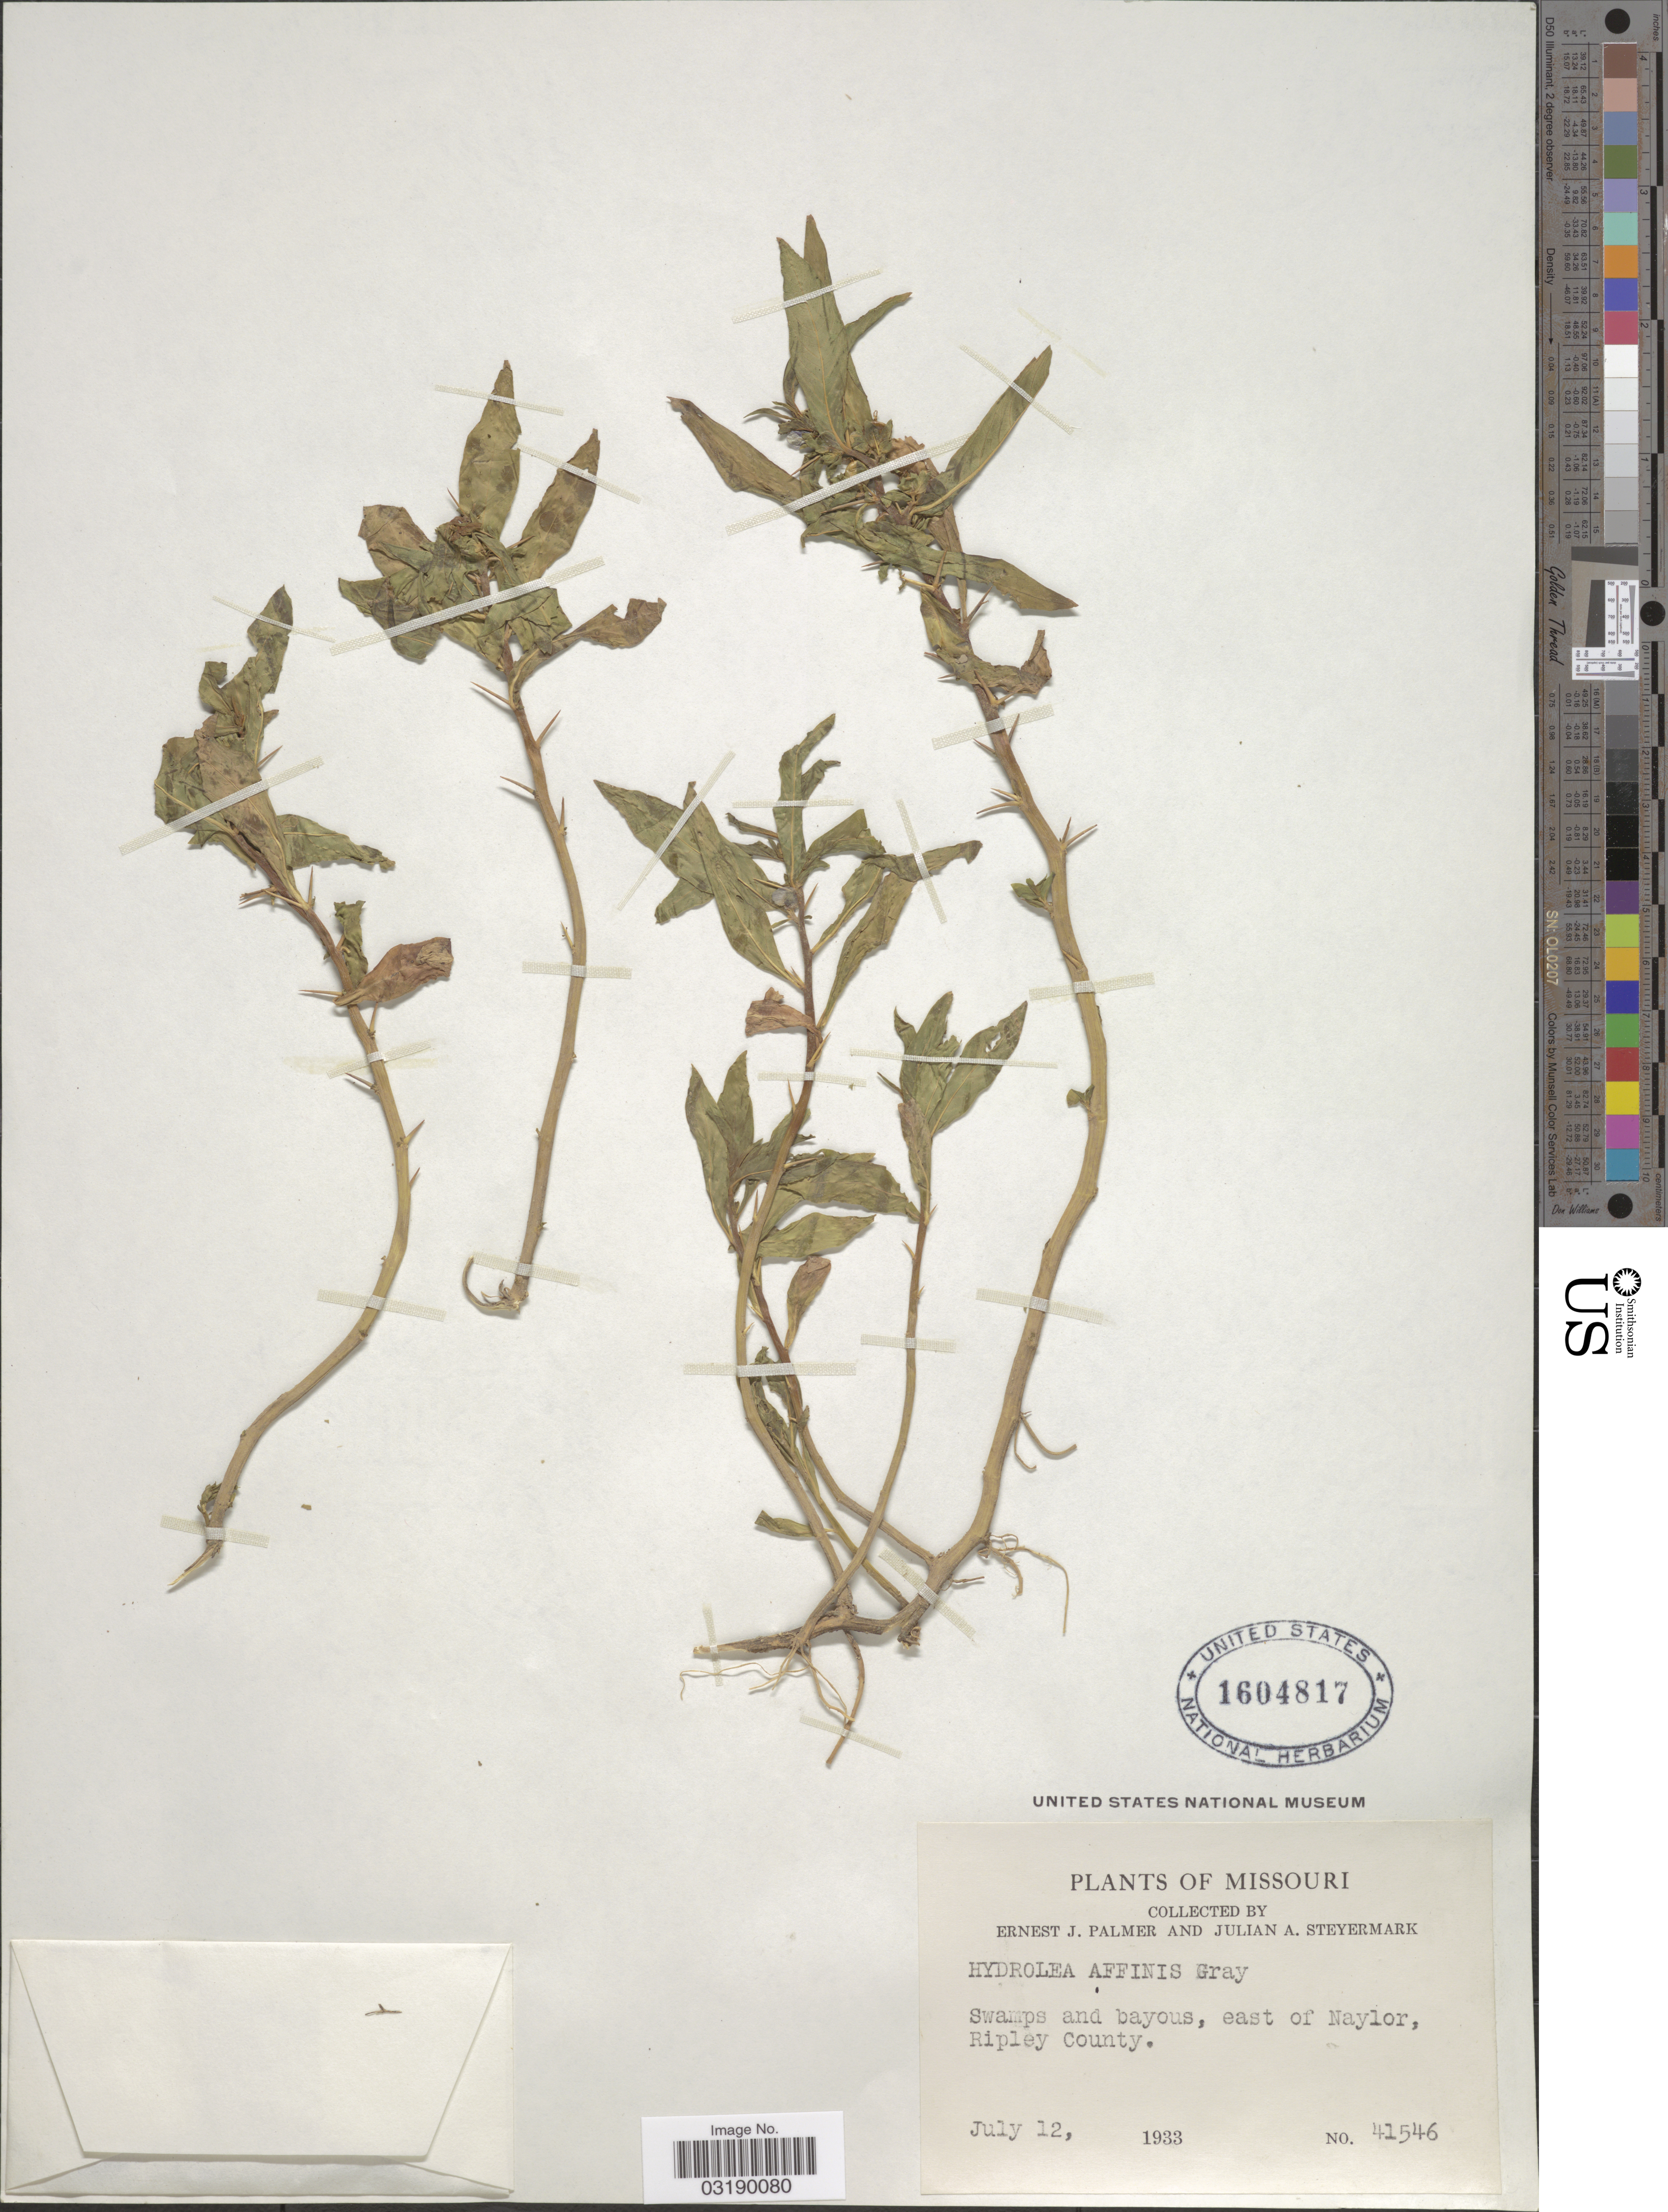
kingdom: Plantae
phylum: Tracheophyta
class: Magnoliopsida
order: Solanales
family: Hydroleaceae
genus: Hydrolea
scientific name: Hydrolea affinis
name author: A. Gray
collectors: E. J. Palmer & J. Steyermark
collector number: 41546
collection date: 1933-07-12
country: United States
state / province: Missouri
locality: Swamps and bayous, east of Naylor, Ripley County.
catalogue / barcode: US 1604817